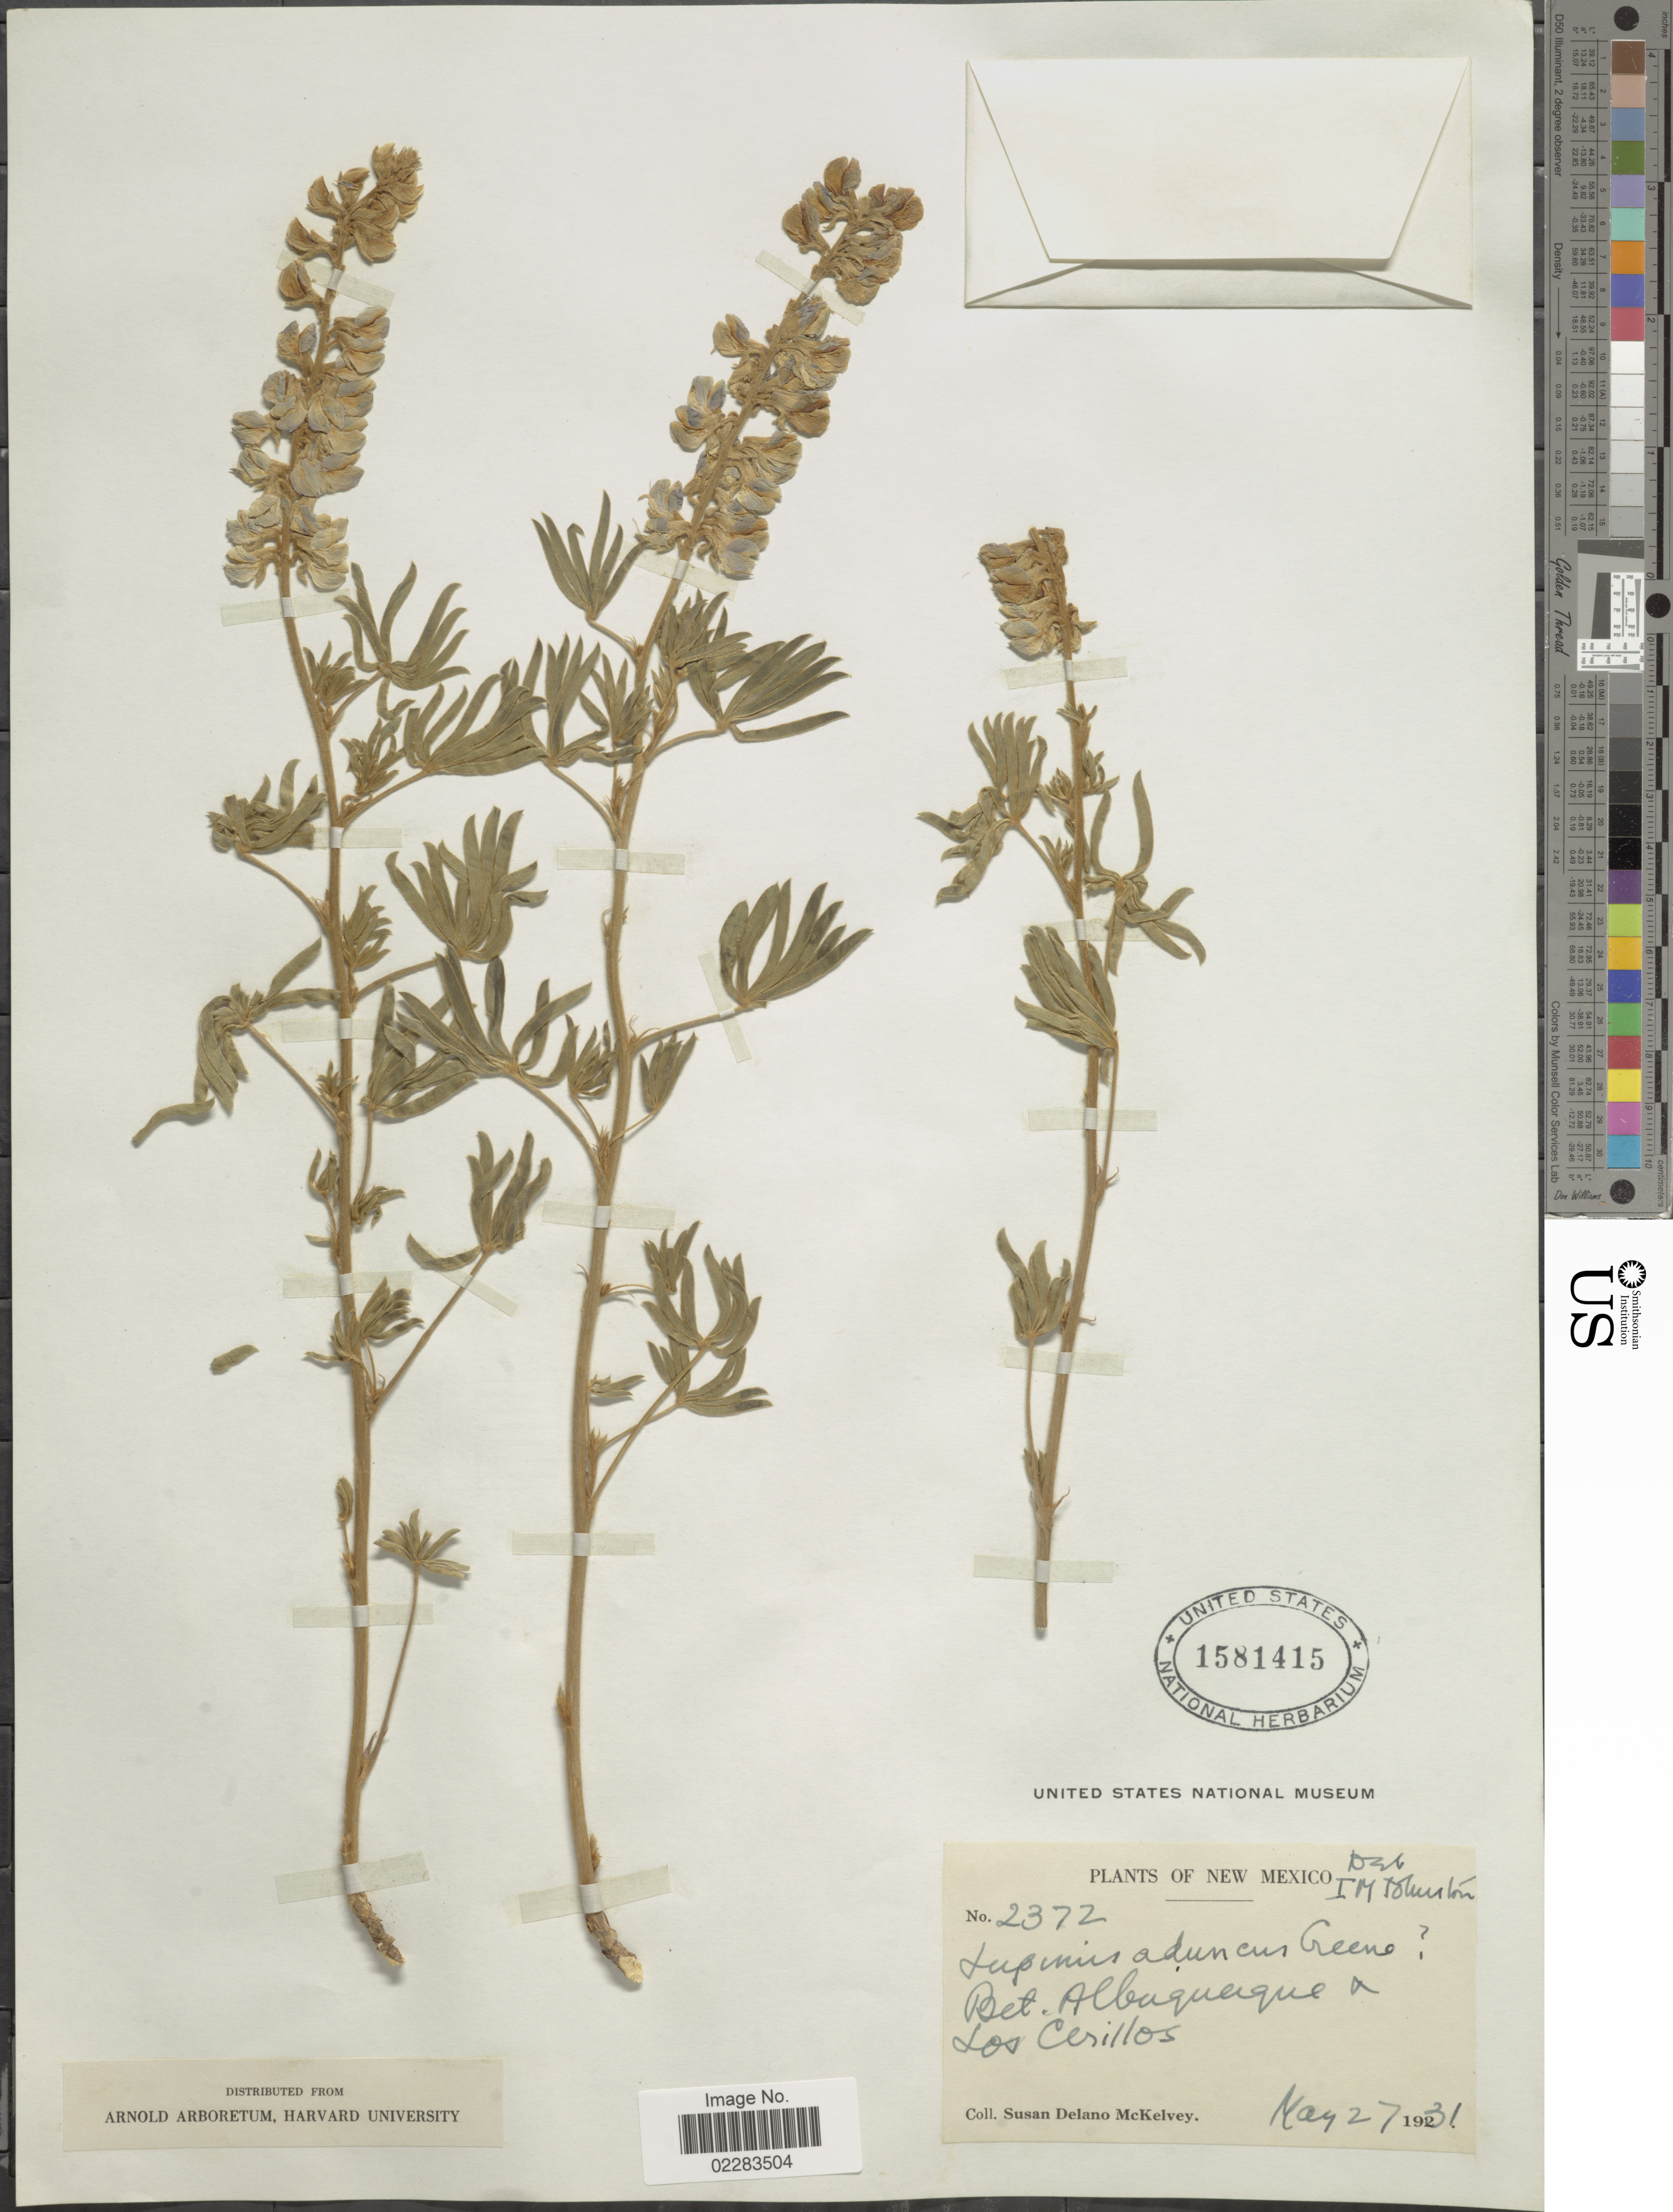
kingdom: Plantae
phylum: Tracheophyta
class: Magnoliopsida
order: Fabales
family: Fabaceae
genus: Lupinus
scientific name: Lupinus aduncus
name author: Greene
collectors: S. A. McKelvey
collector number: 2372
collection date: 1931-03-27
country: United States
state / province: New Mexico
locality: Bet. Albaquerque & Los Cerillos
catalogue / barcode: US 1581415